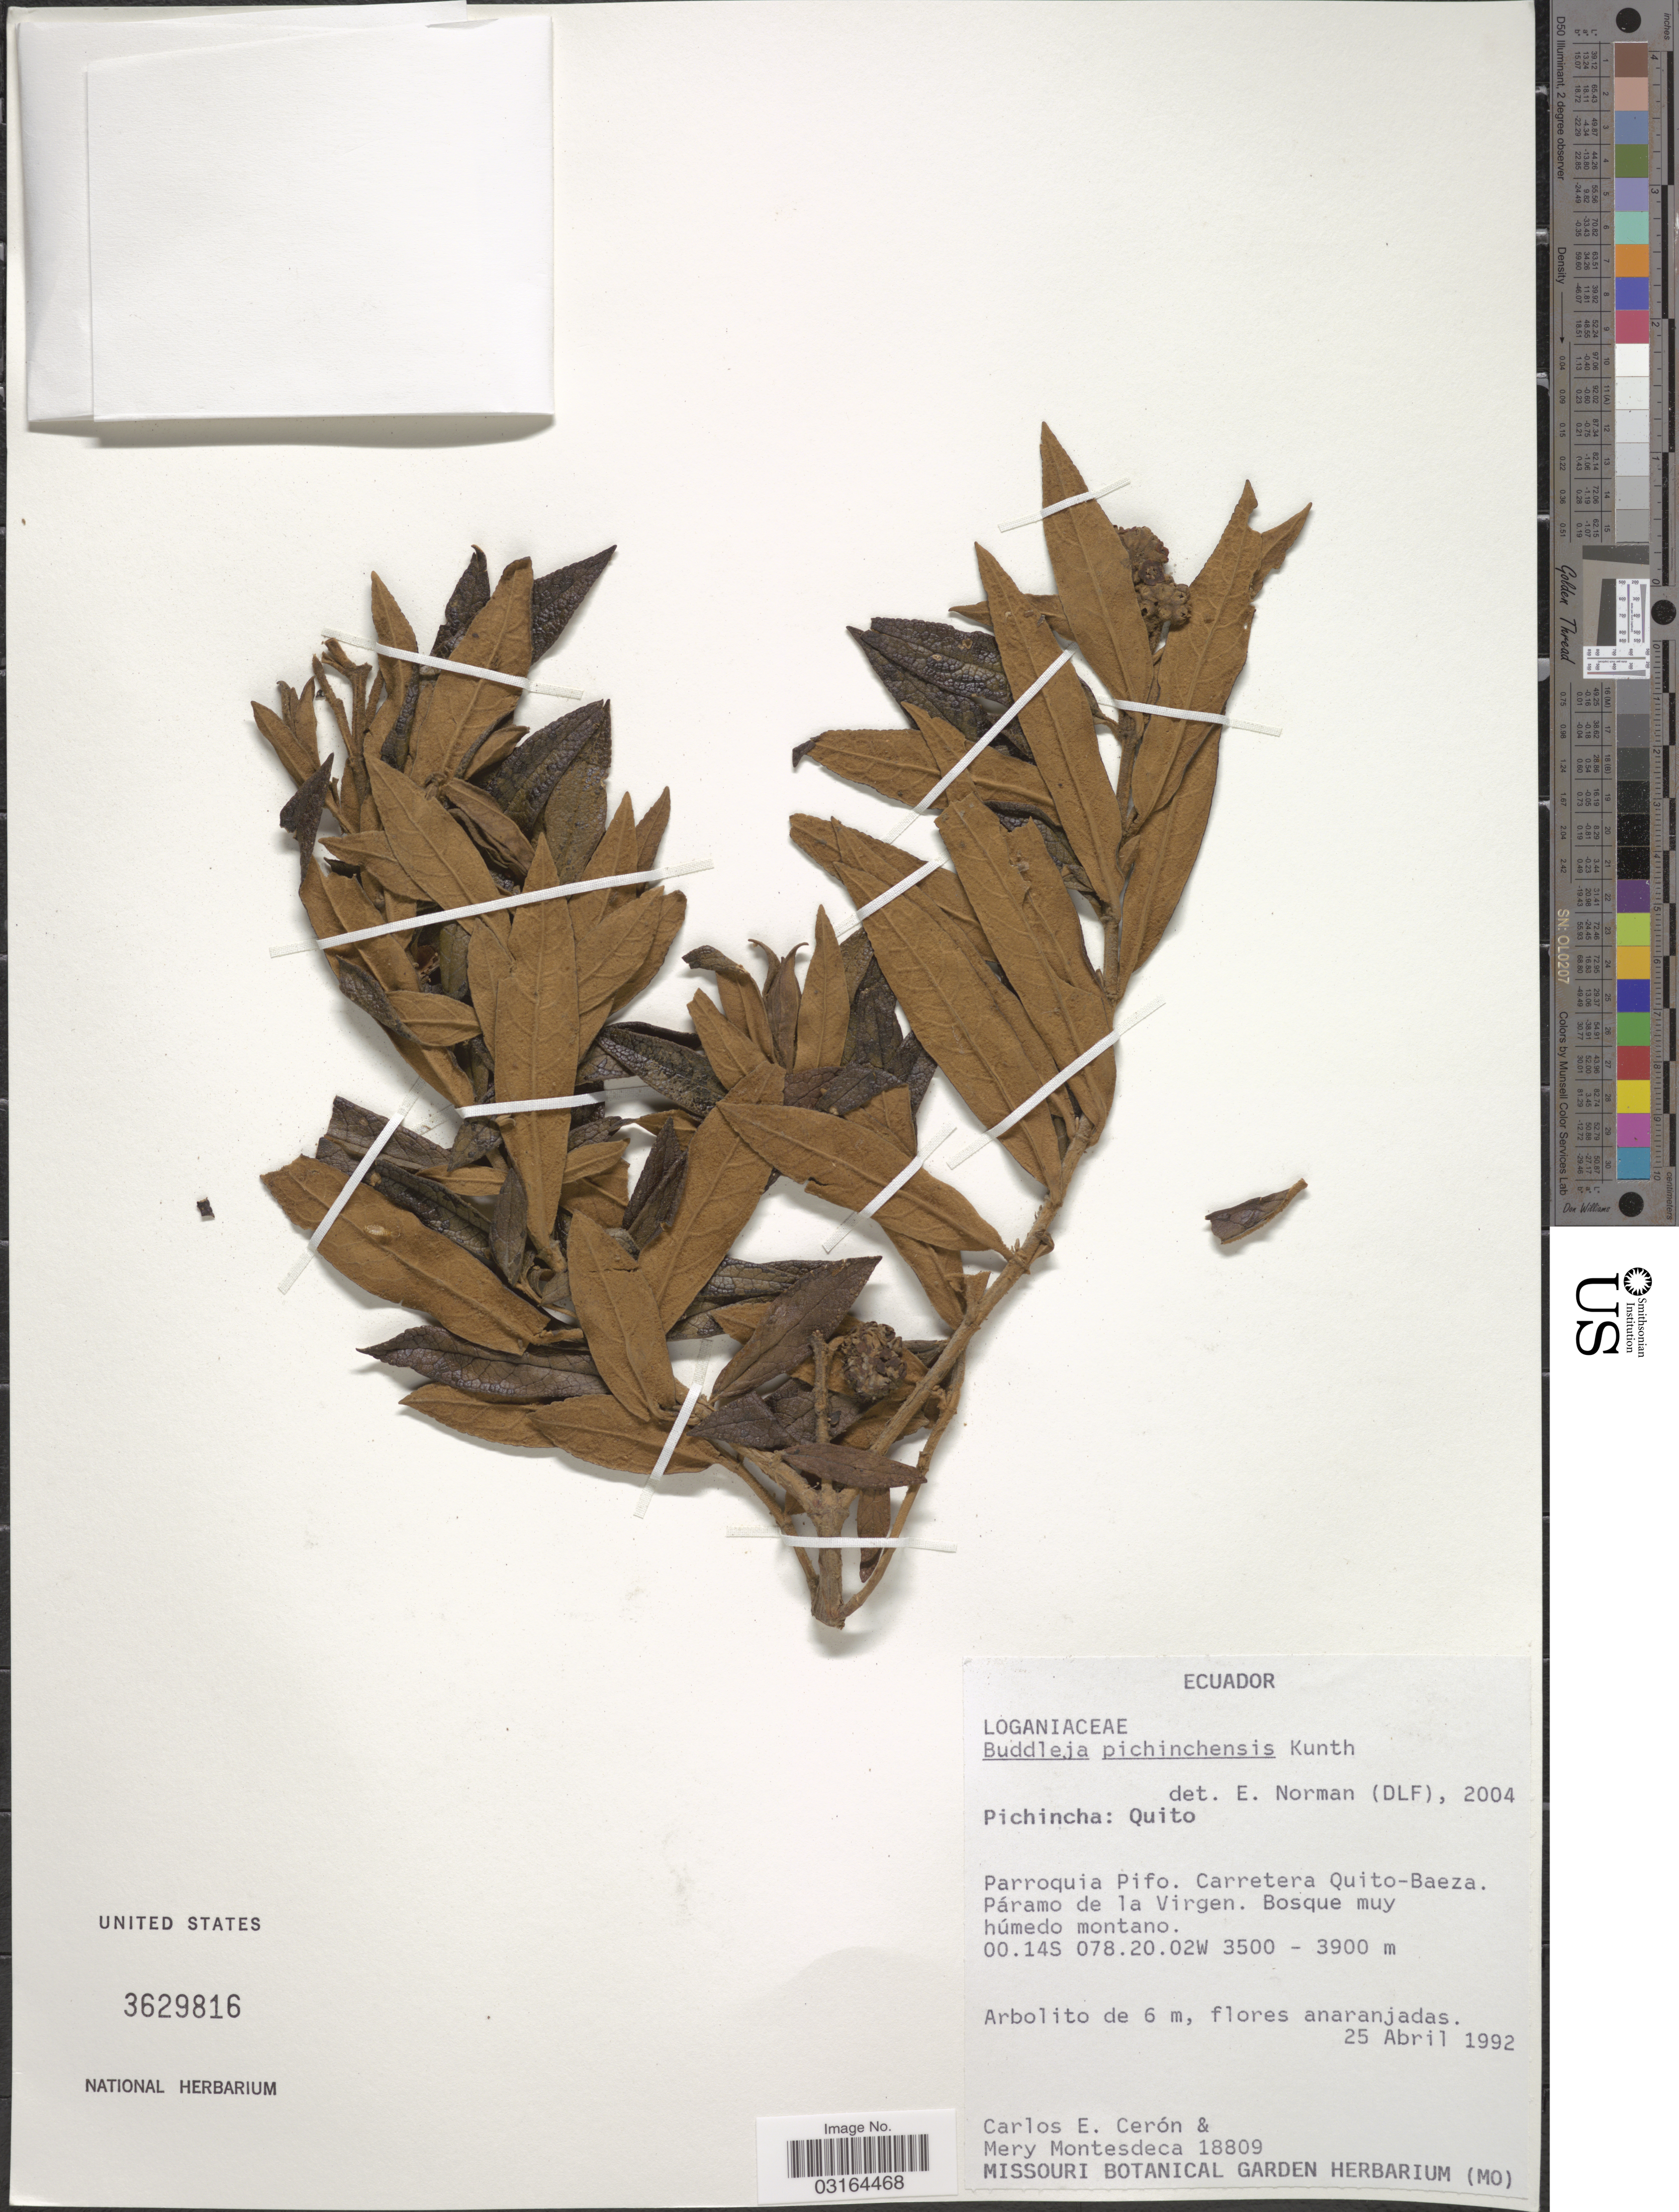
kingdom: Plantae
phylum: Tracheophyta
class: Magnoliopsida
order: Lamiales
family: Scrophulariaceae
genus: Buddleja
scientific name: Buddleja pichinchensis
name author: Kunth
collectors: C. E. Cerón M. & M. Montesdeca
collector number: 18809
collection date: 1992-04-25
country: Ecuador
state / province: Pichincha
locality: Quito. Parroquia Pifo. Carretera Quito-Baeza. Páramo de la Virgen.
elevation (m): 3500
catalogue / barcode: US 3629816